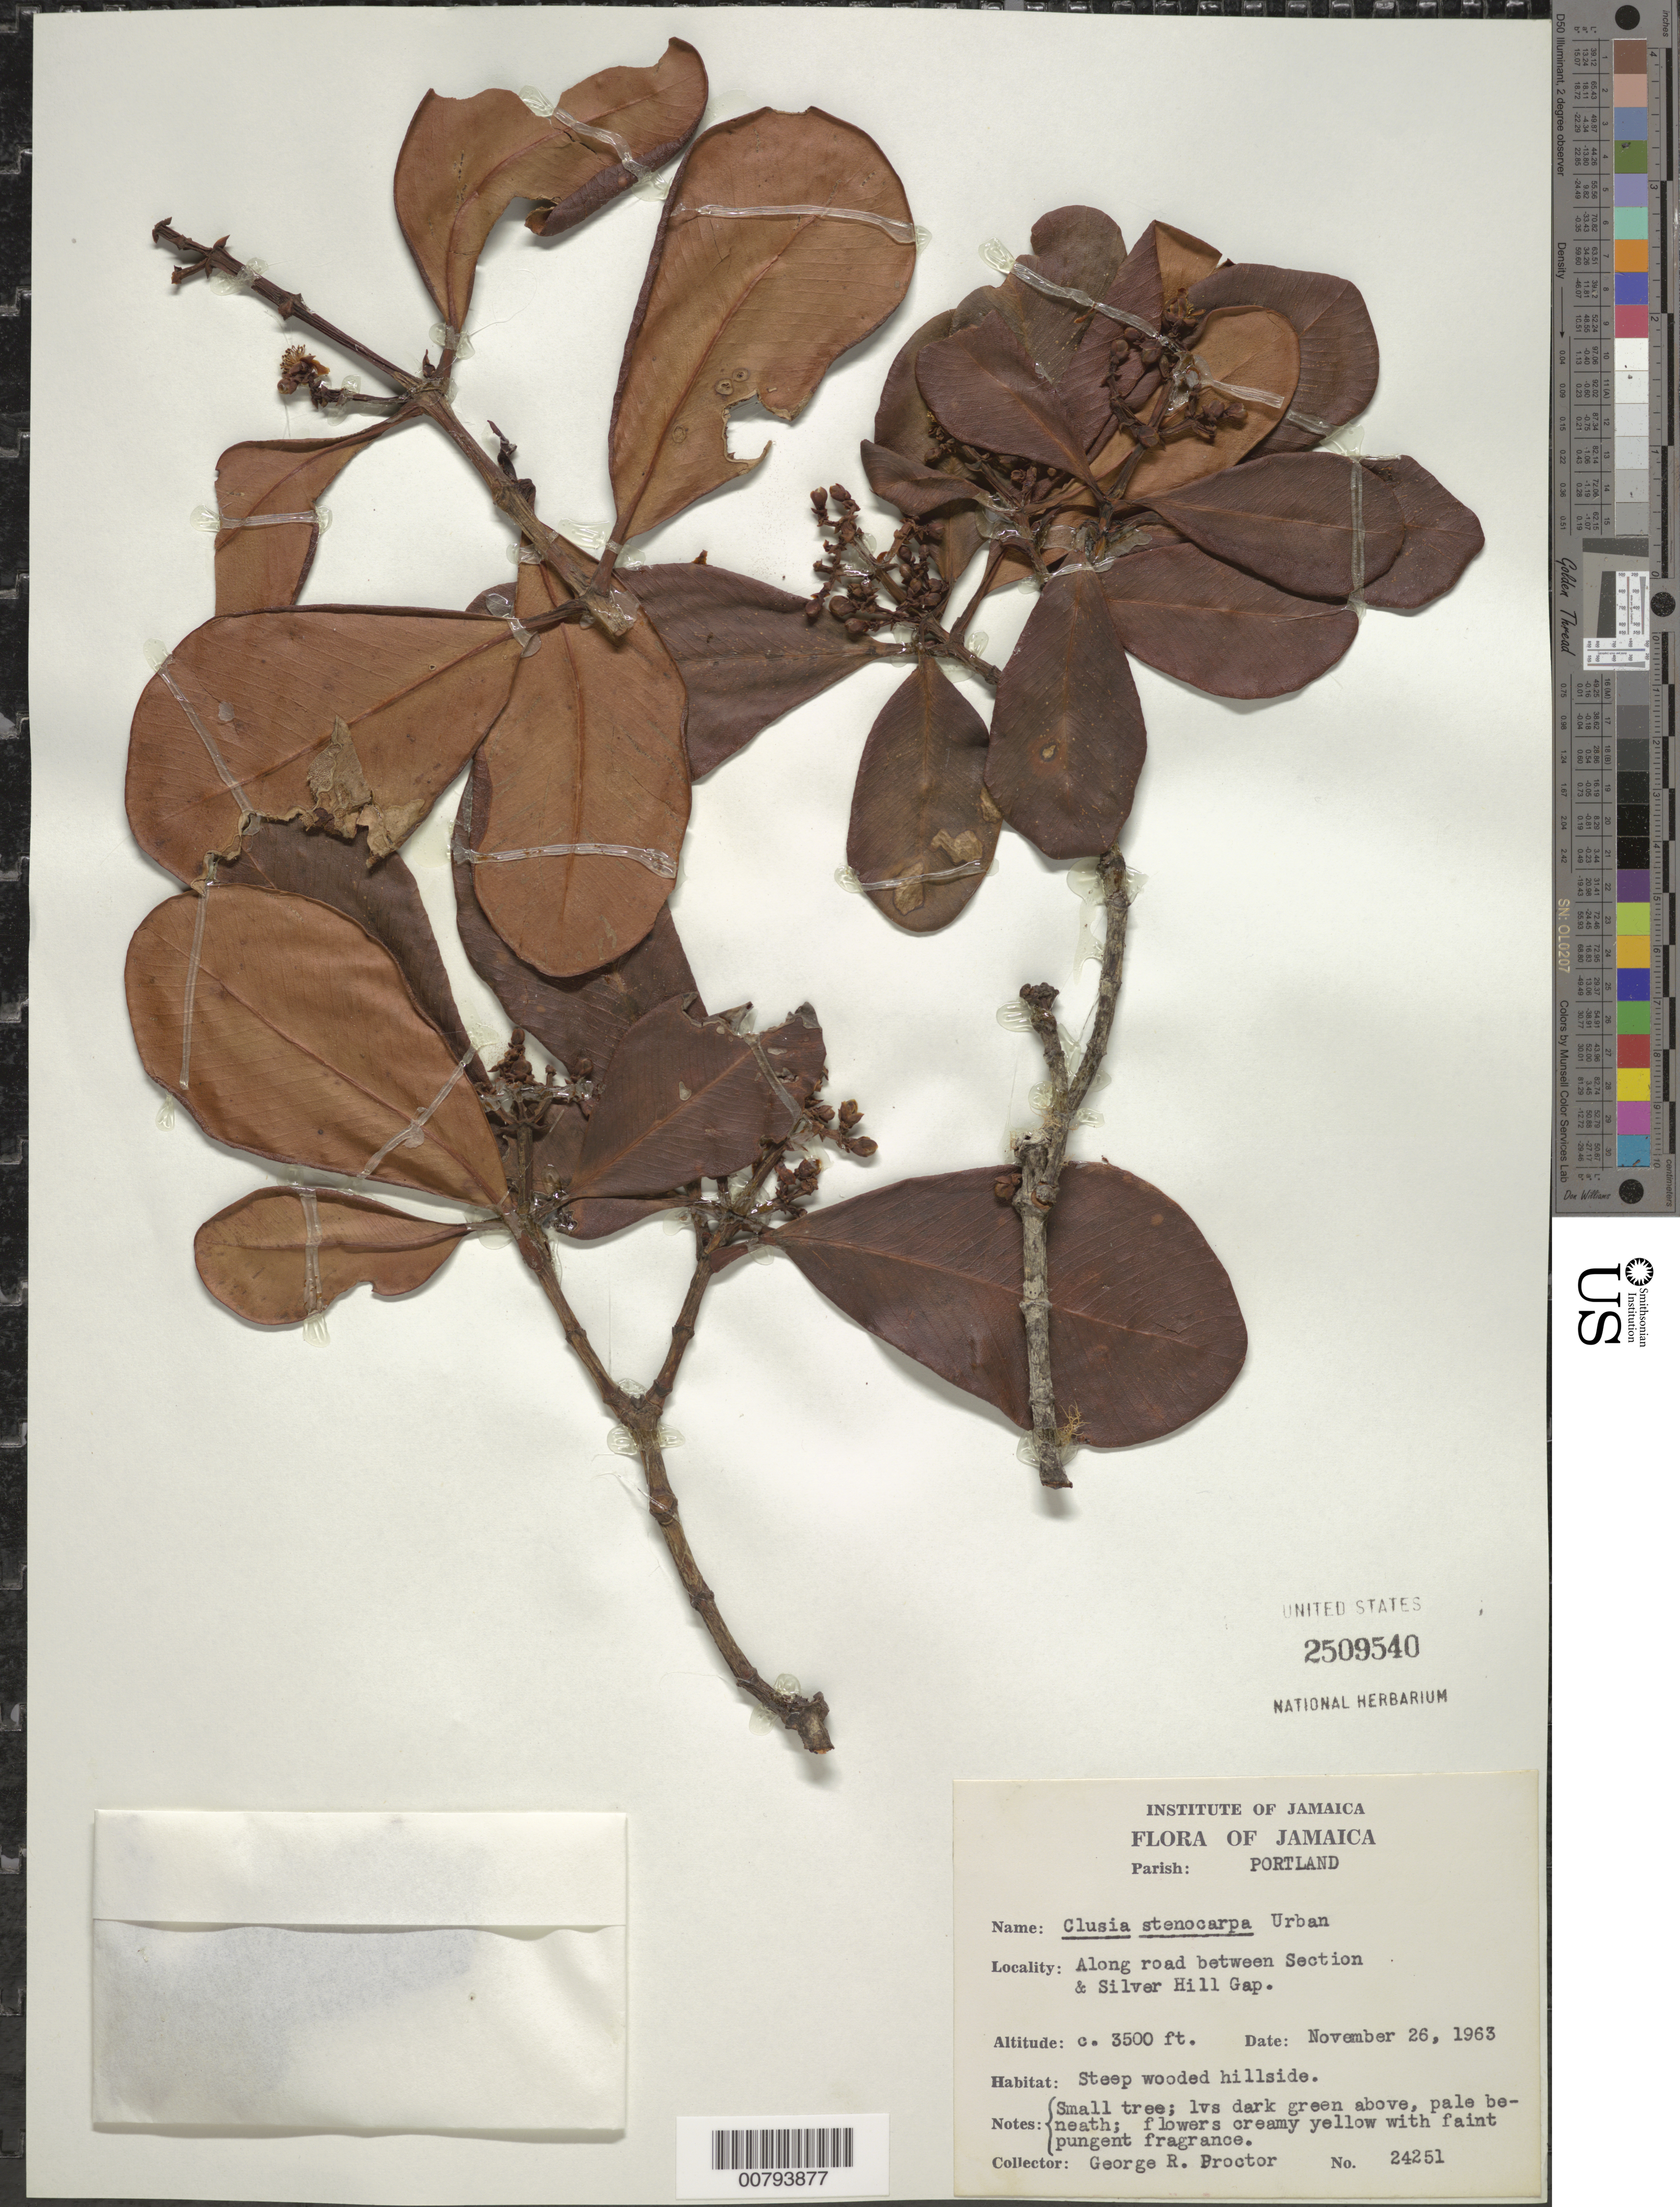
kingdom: Plantae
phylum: Tracheophyta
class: Magnoliopsida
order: Malpighiales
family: Clusiaceae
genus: Clusia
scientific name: Clusia stenocarpa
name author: Urb.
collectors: G. R. Proctor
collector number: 2509540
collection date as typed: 26 Nov 1963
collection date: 1963-11-26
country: Jamaica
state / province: Portland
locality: Along road between Section and Silver Hill Gap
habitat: Steep wooded hillside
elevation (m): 1067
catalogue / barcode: US 2509540